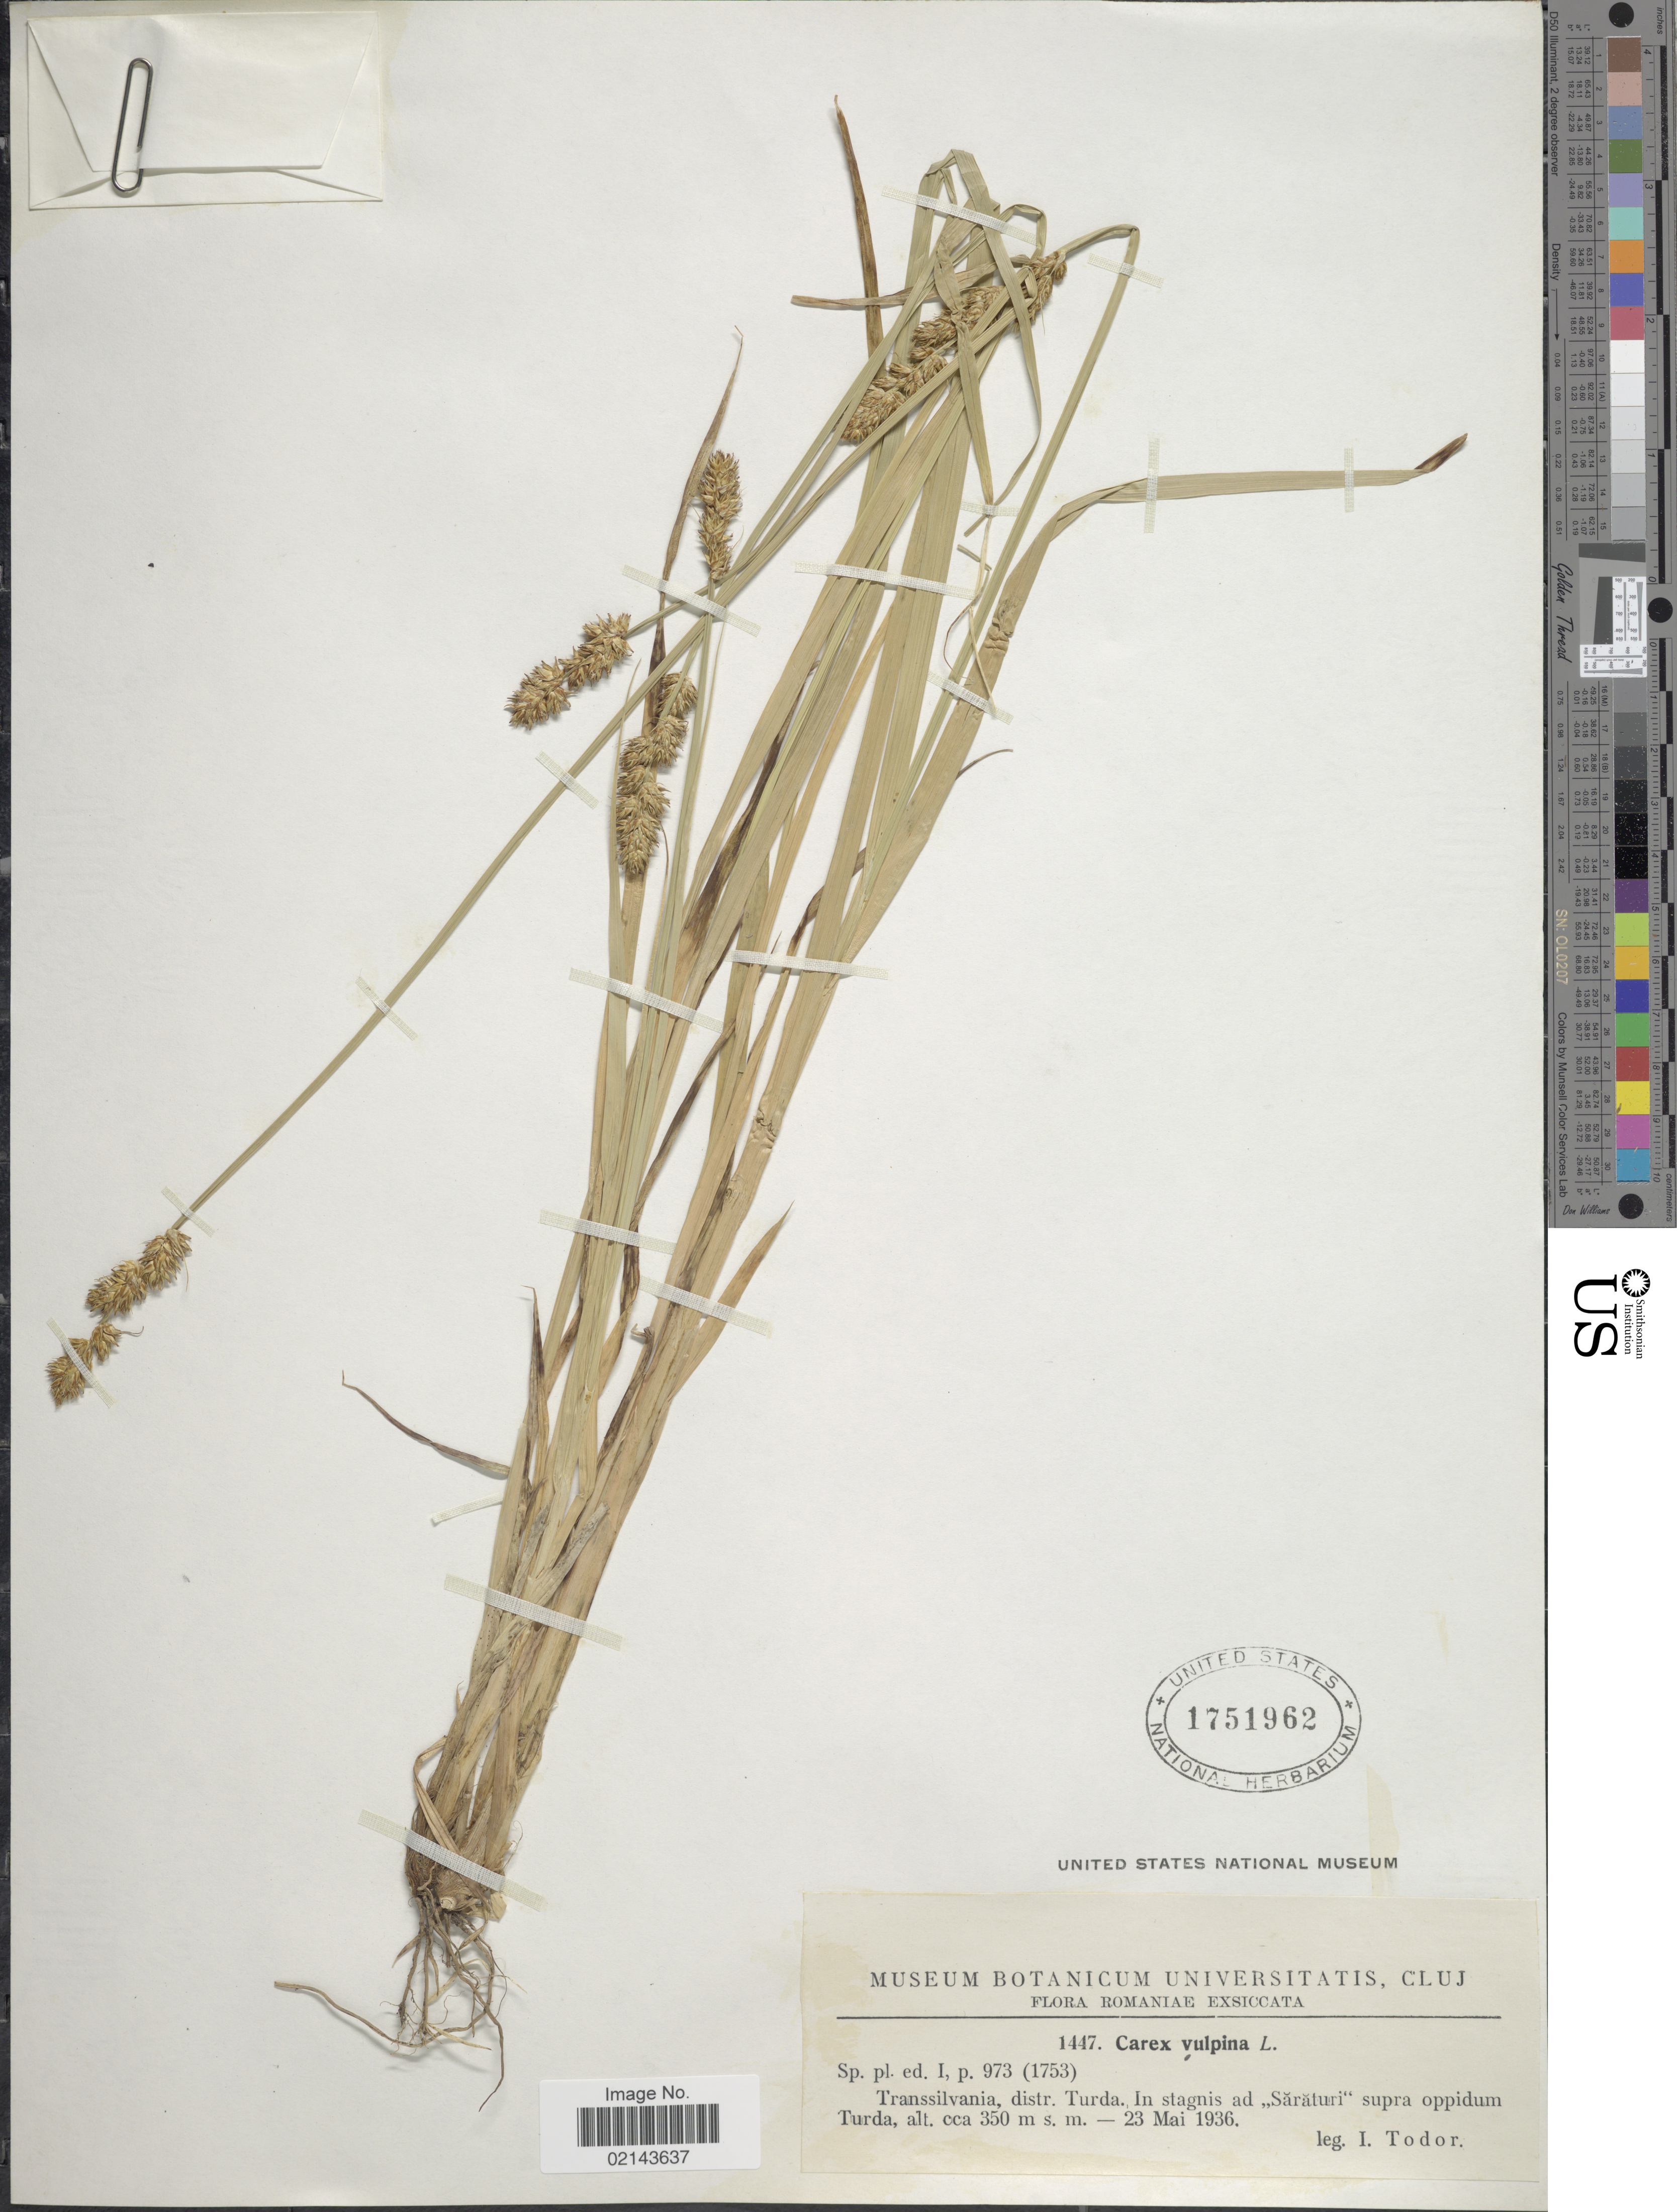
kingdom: Plantae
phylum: Tracheophyta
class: Liliopsida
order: Poales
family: Cyperaceae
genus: Carex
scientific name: Carex vulpina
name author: L.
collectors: I. Todor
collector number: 1447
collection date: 1936-05-23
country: Romania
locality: Tramssilvaia, distr. Turda. In stagnis ad ,,Saraturi' supra oppidum Turda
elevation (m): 350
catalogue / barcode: US 1751962